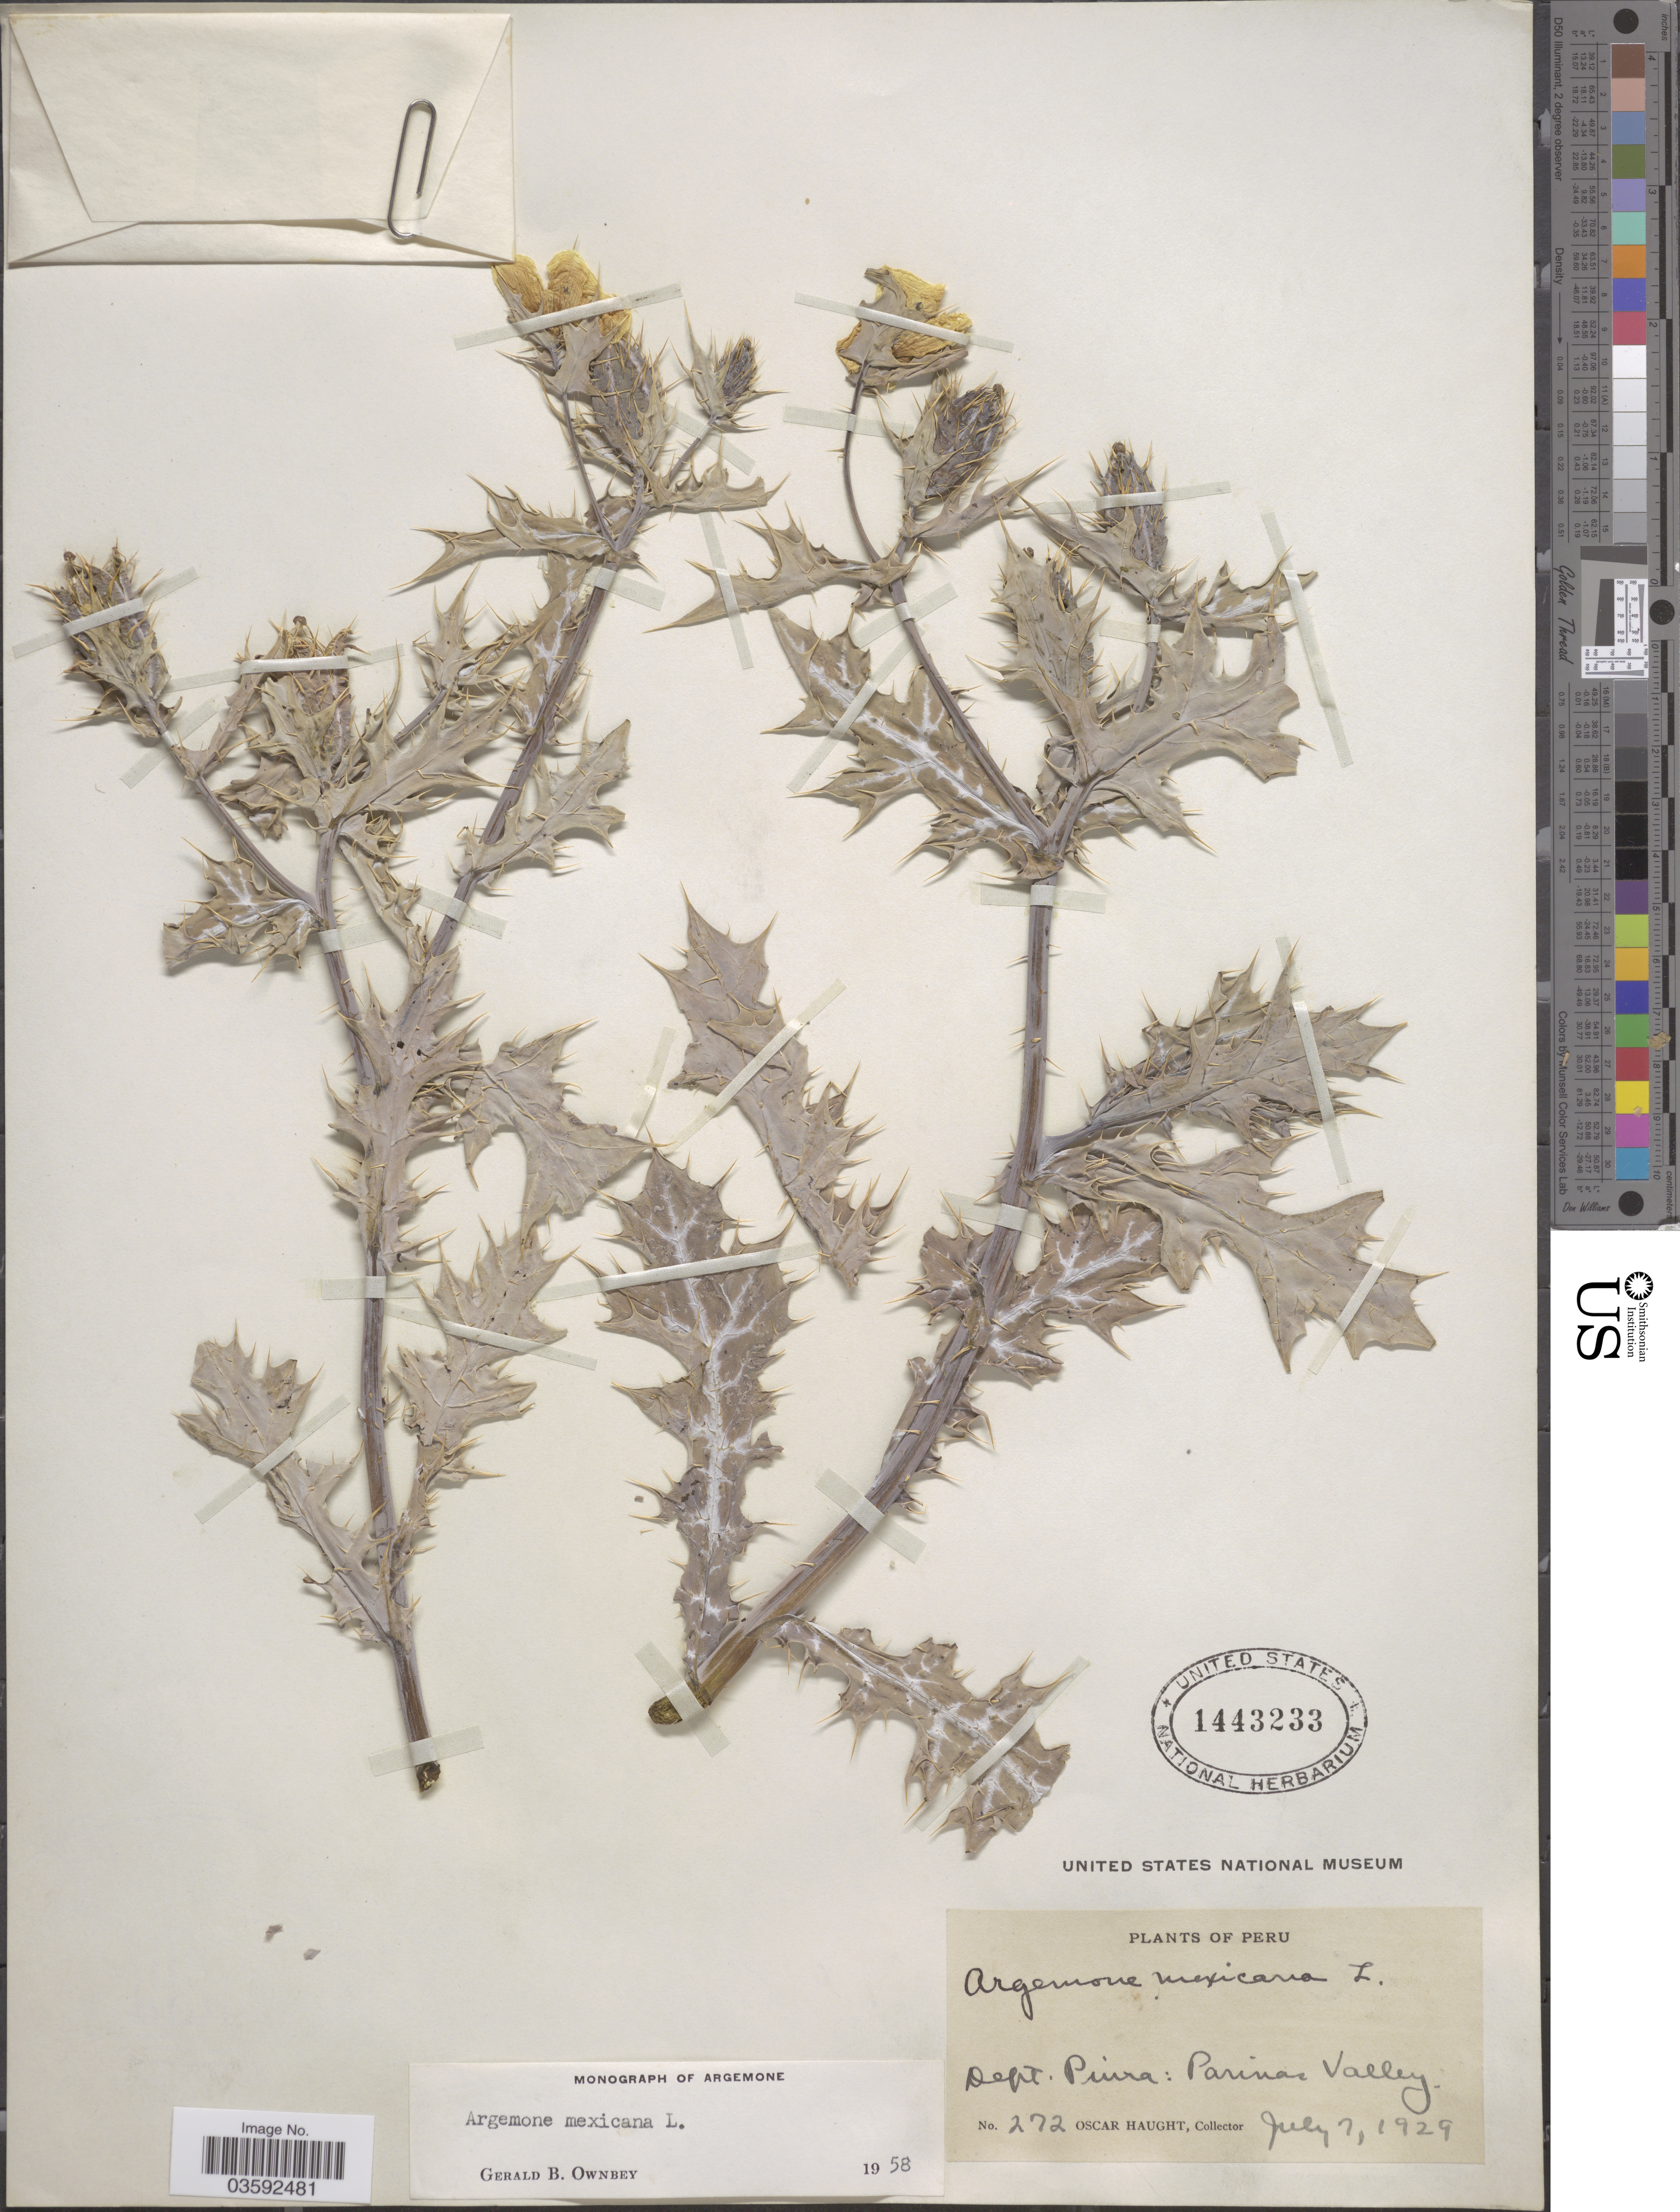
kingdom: Plantae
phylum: Tracheophyta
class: Magnoliopsida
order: Ranunculales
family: Papaveraceae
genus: Argemone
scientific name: Argemone mexicana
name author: L.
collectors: O. L. Haught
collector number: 272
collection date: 1929-07-07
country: Peru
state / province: Piura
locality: Dept. Piura: Parinas Valley.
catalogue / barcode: US 1443233